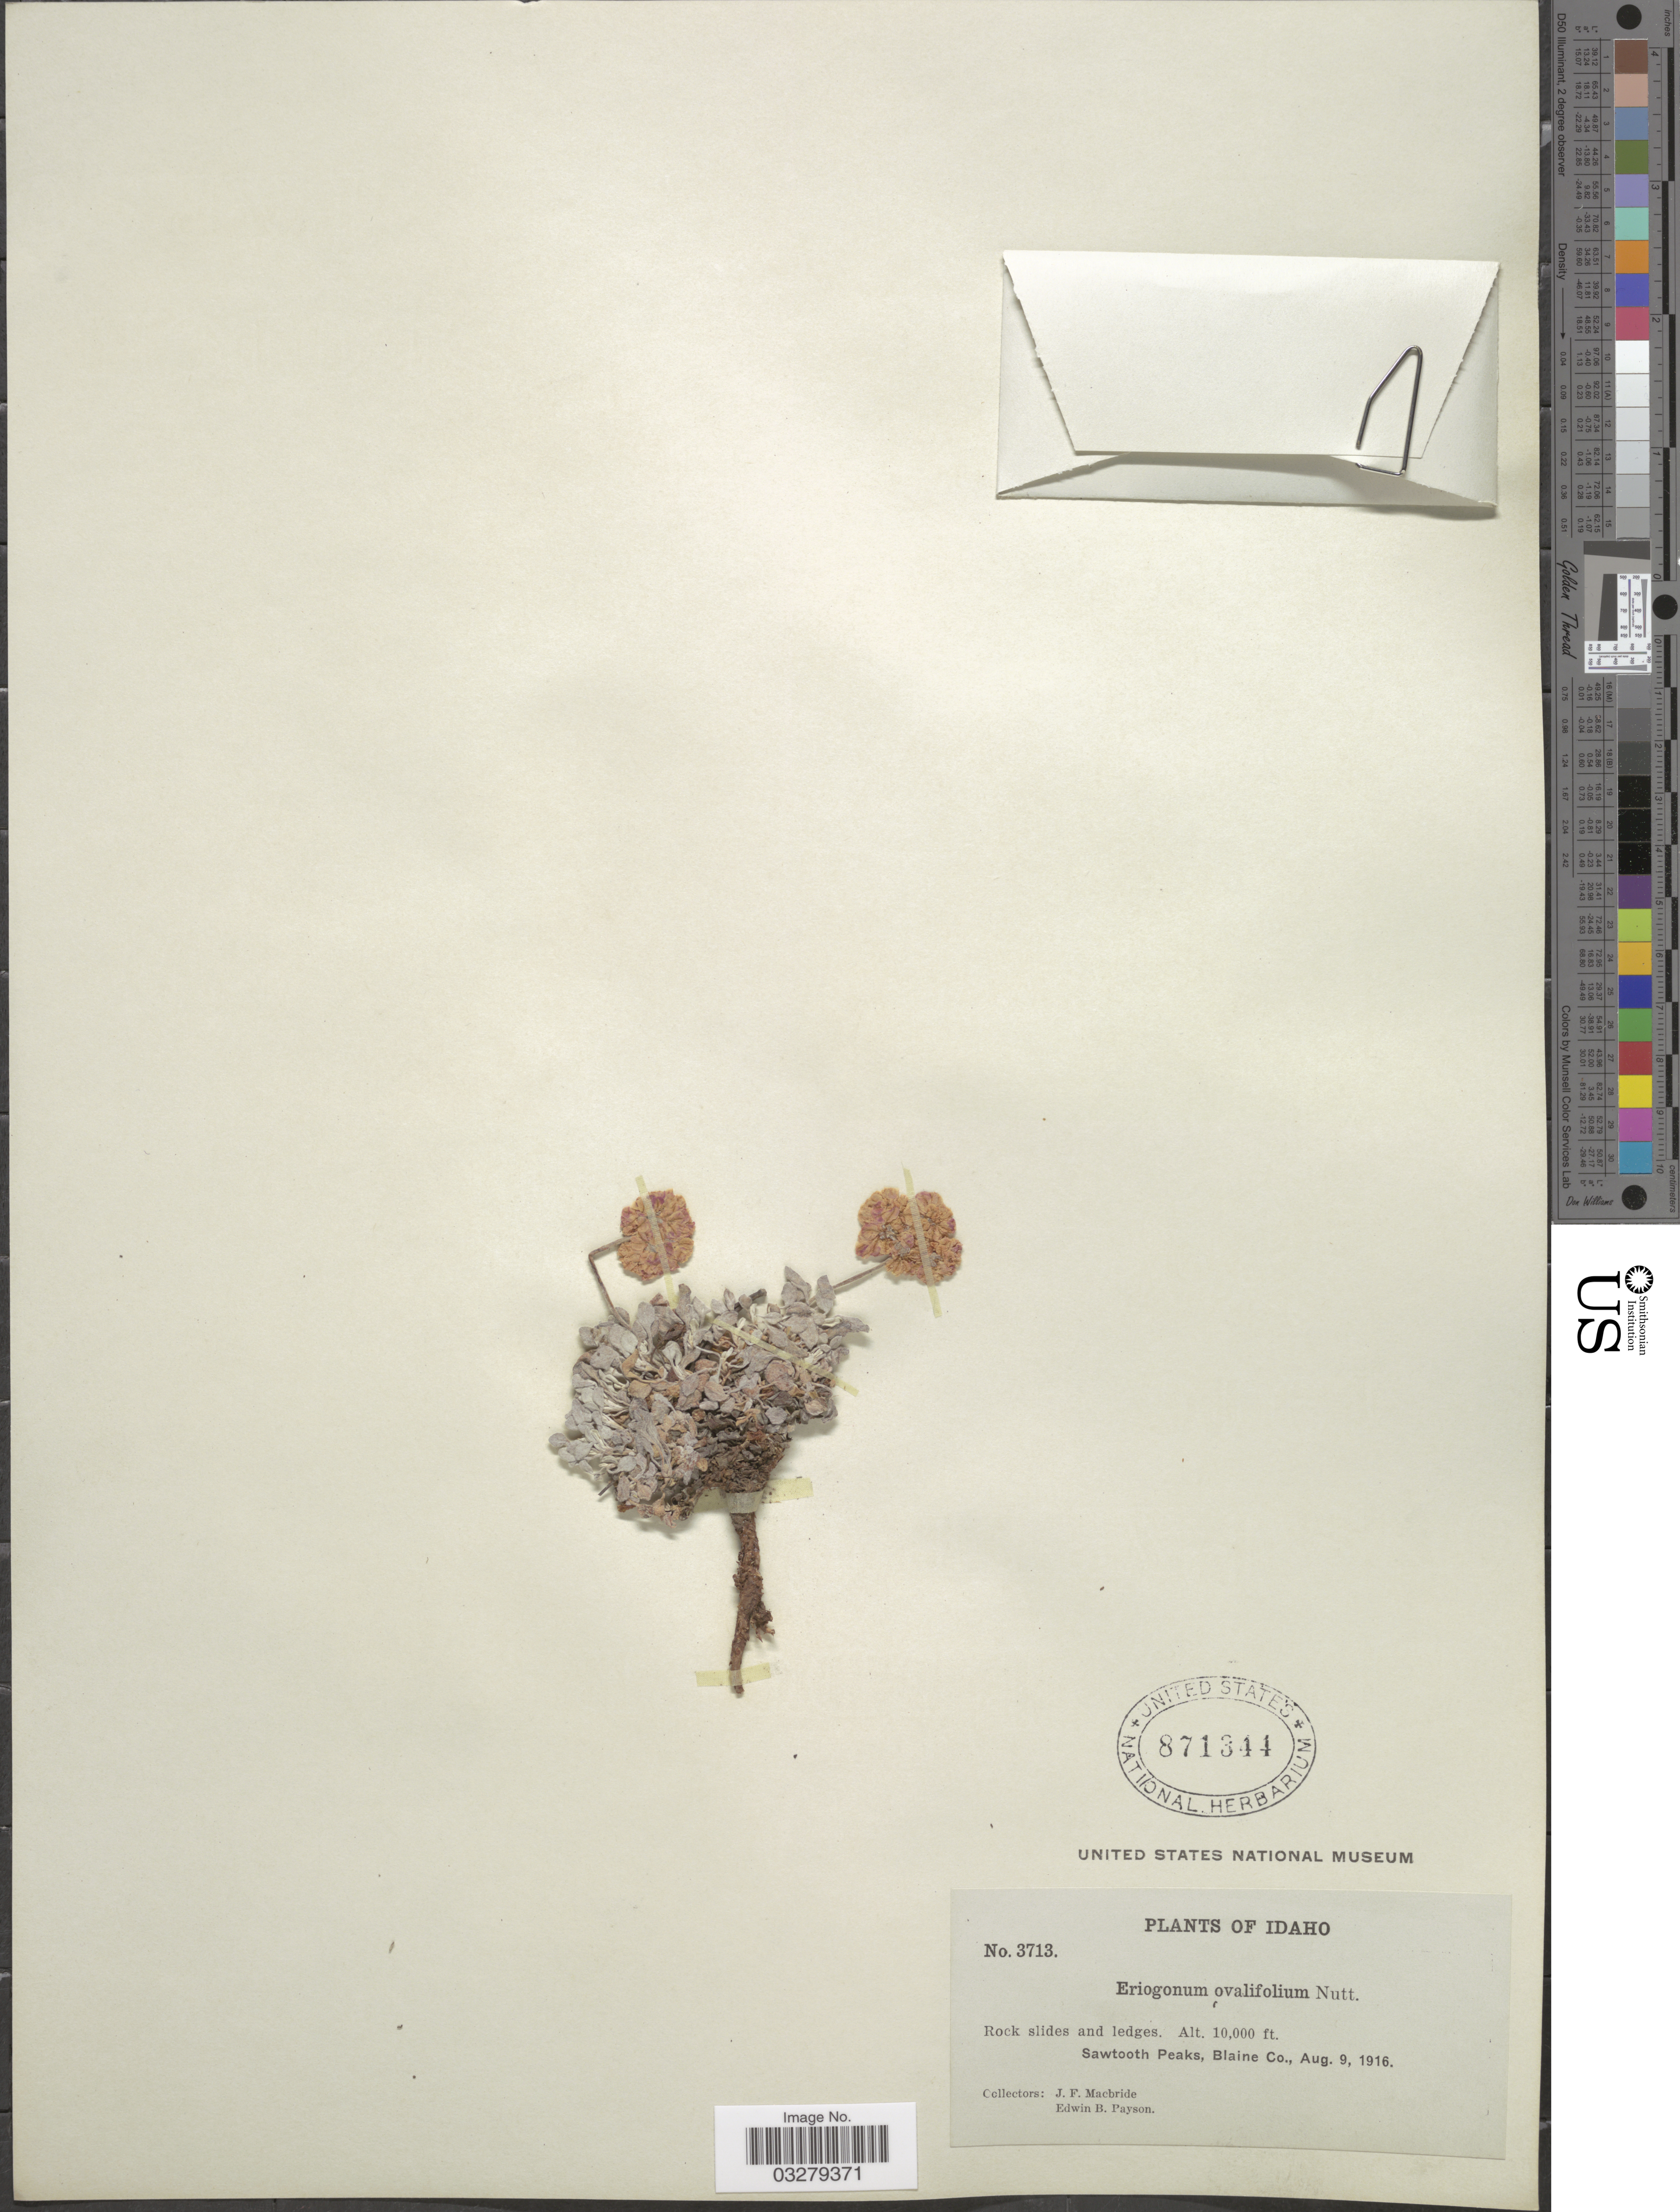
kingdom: Plantae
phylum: Tracheophyta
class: Magnoliopsida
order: Caryophyllales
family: Polygonaceae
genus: Eriogonum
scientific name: Eriogonum ovalifolium var. depressum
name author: Blank.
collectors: J. F. Macbride & E. B. Payson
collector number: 3713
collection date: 1916-08-09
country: United States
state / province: Idaho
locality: Sawtooth Peaks, Blaine Co.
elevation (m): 3048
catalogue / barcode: US 871344